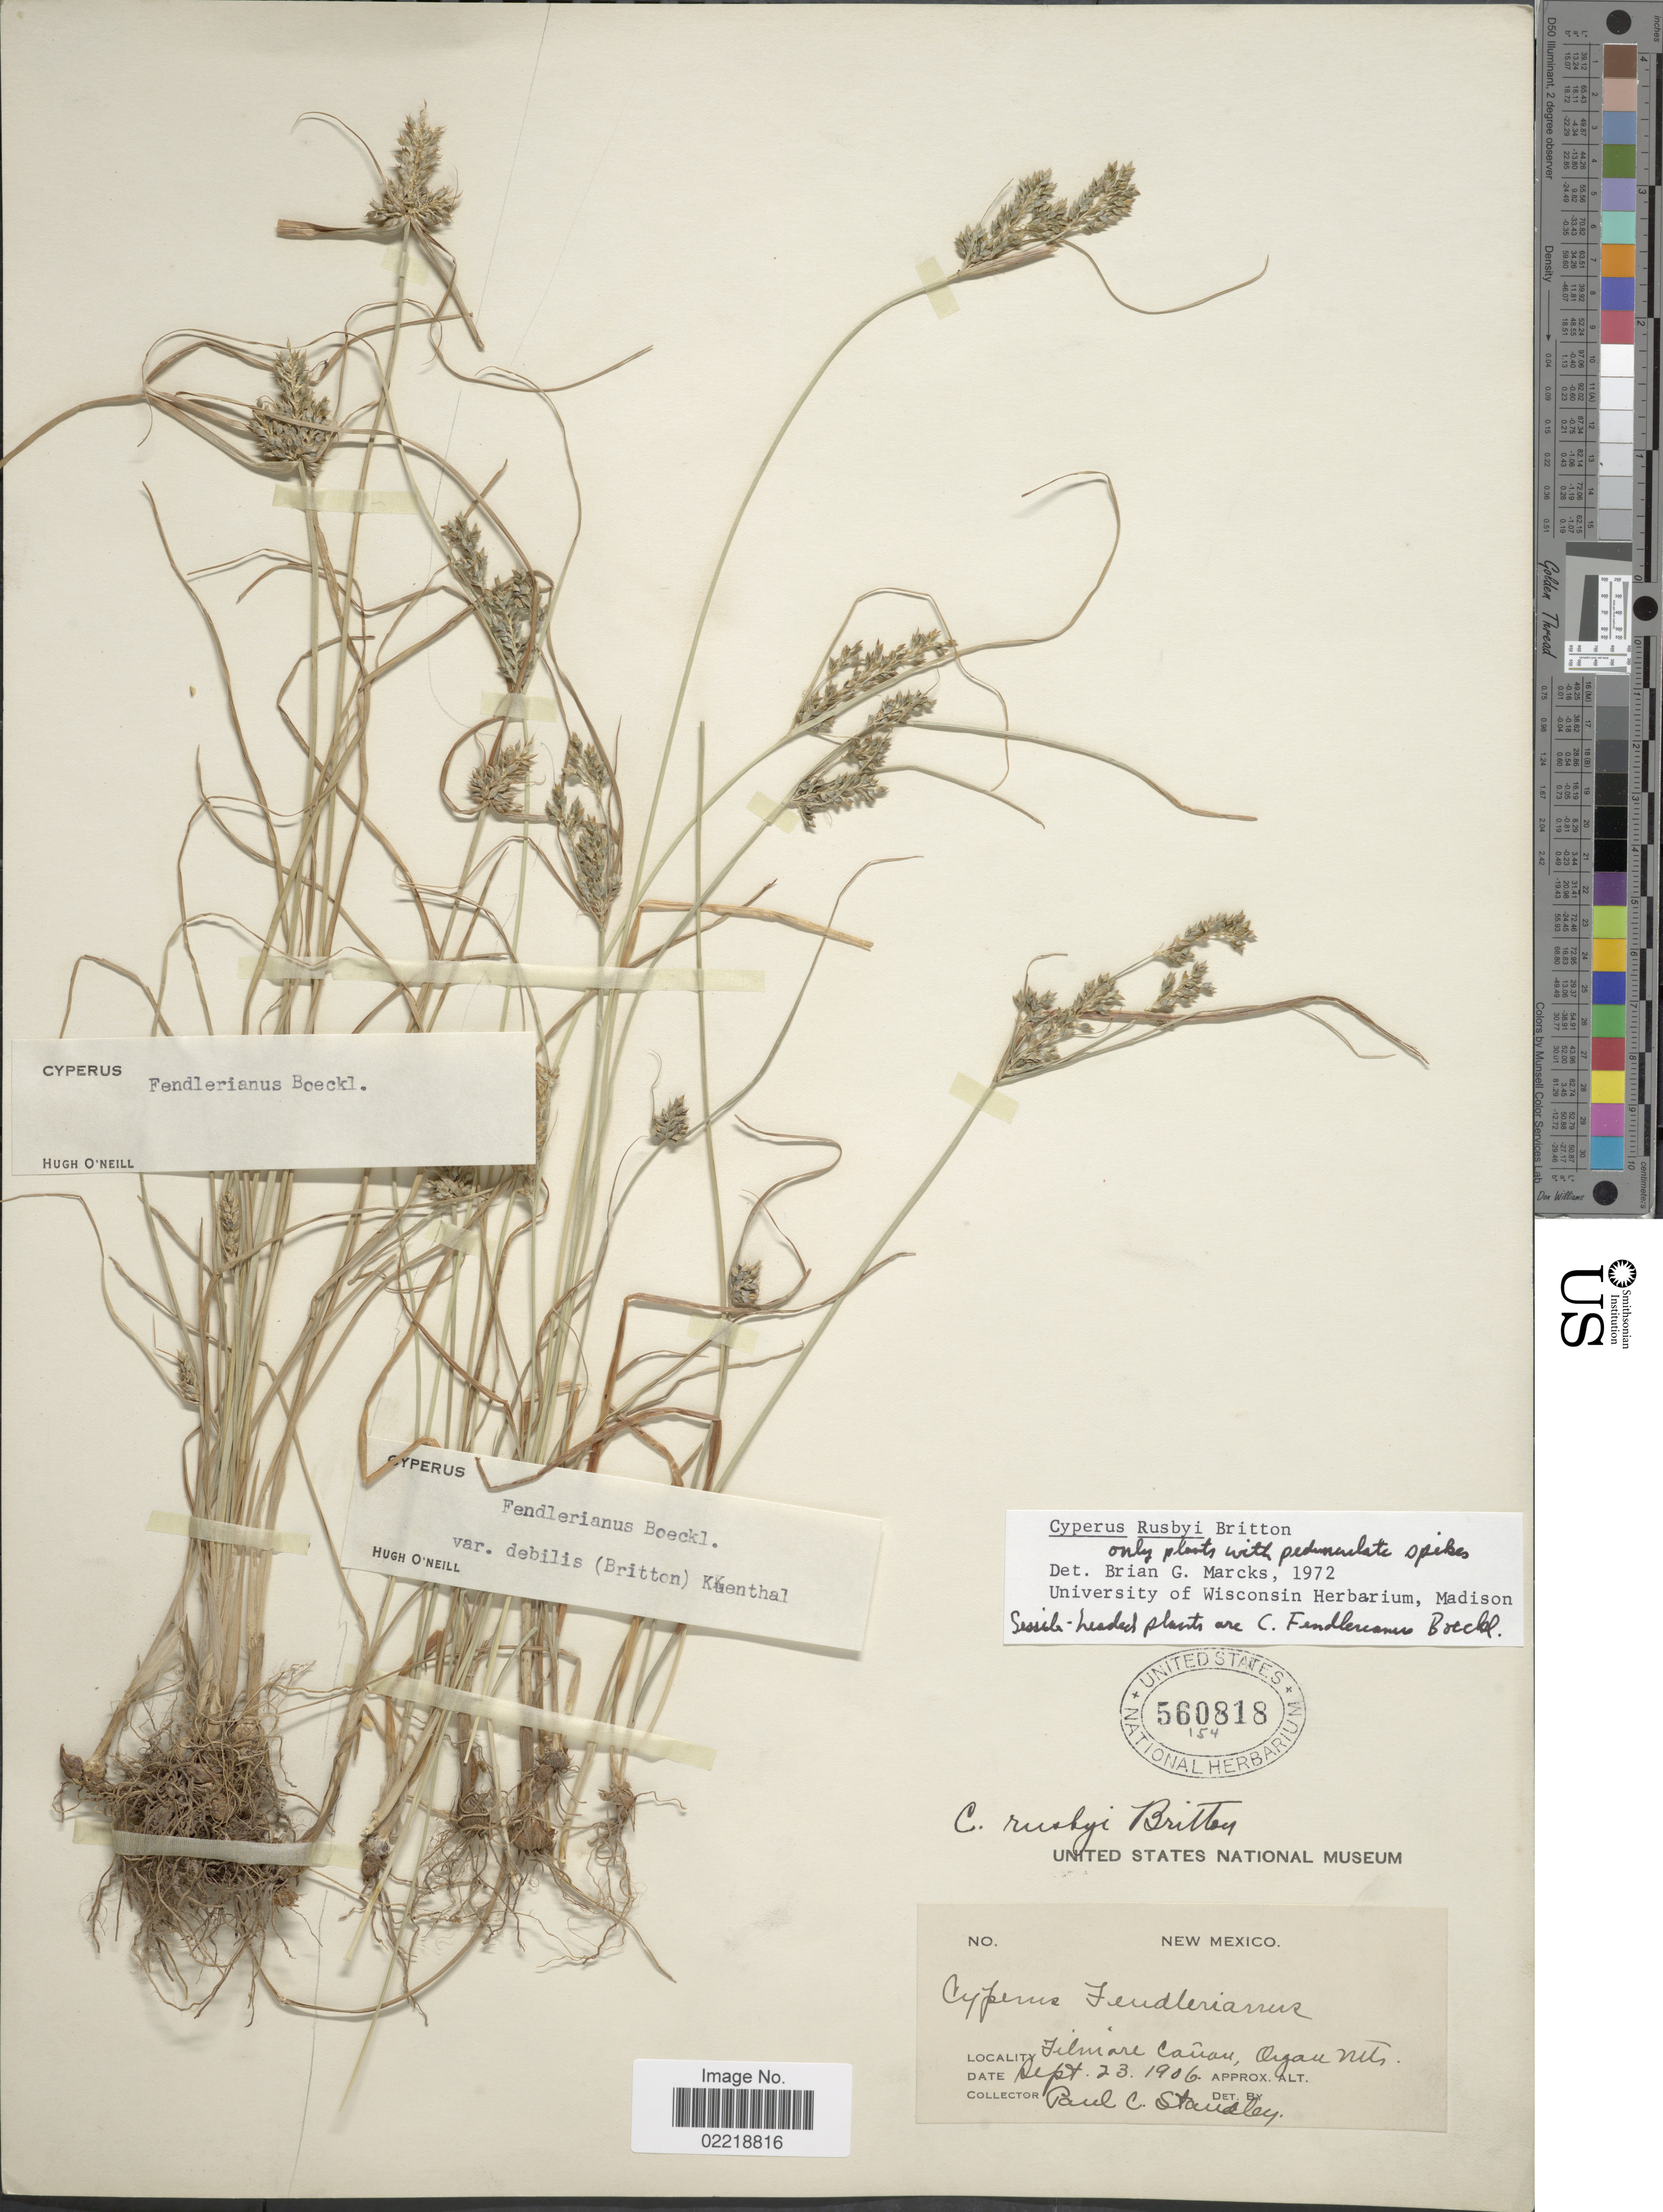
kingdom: Plantae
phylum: Tracheophyta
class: Liliopsida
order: Poales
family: Cyperaceae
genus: Cyperus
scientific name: Cyperus sphaerolepis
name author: Boeckeler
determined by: Strong, Mark T., (BOT), Smithsonian Institution - National Museum of Natural History (UNITED STATES)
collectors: P. C. Standley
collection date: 1906-09-23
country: United States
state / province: New Mexico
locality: Filmore [Fillmore] Cañon, Organ Mts.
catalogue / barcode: US 560818